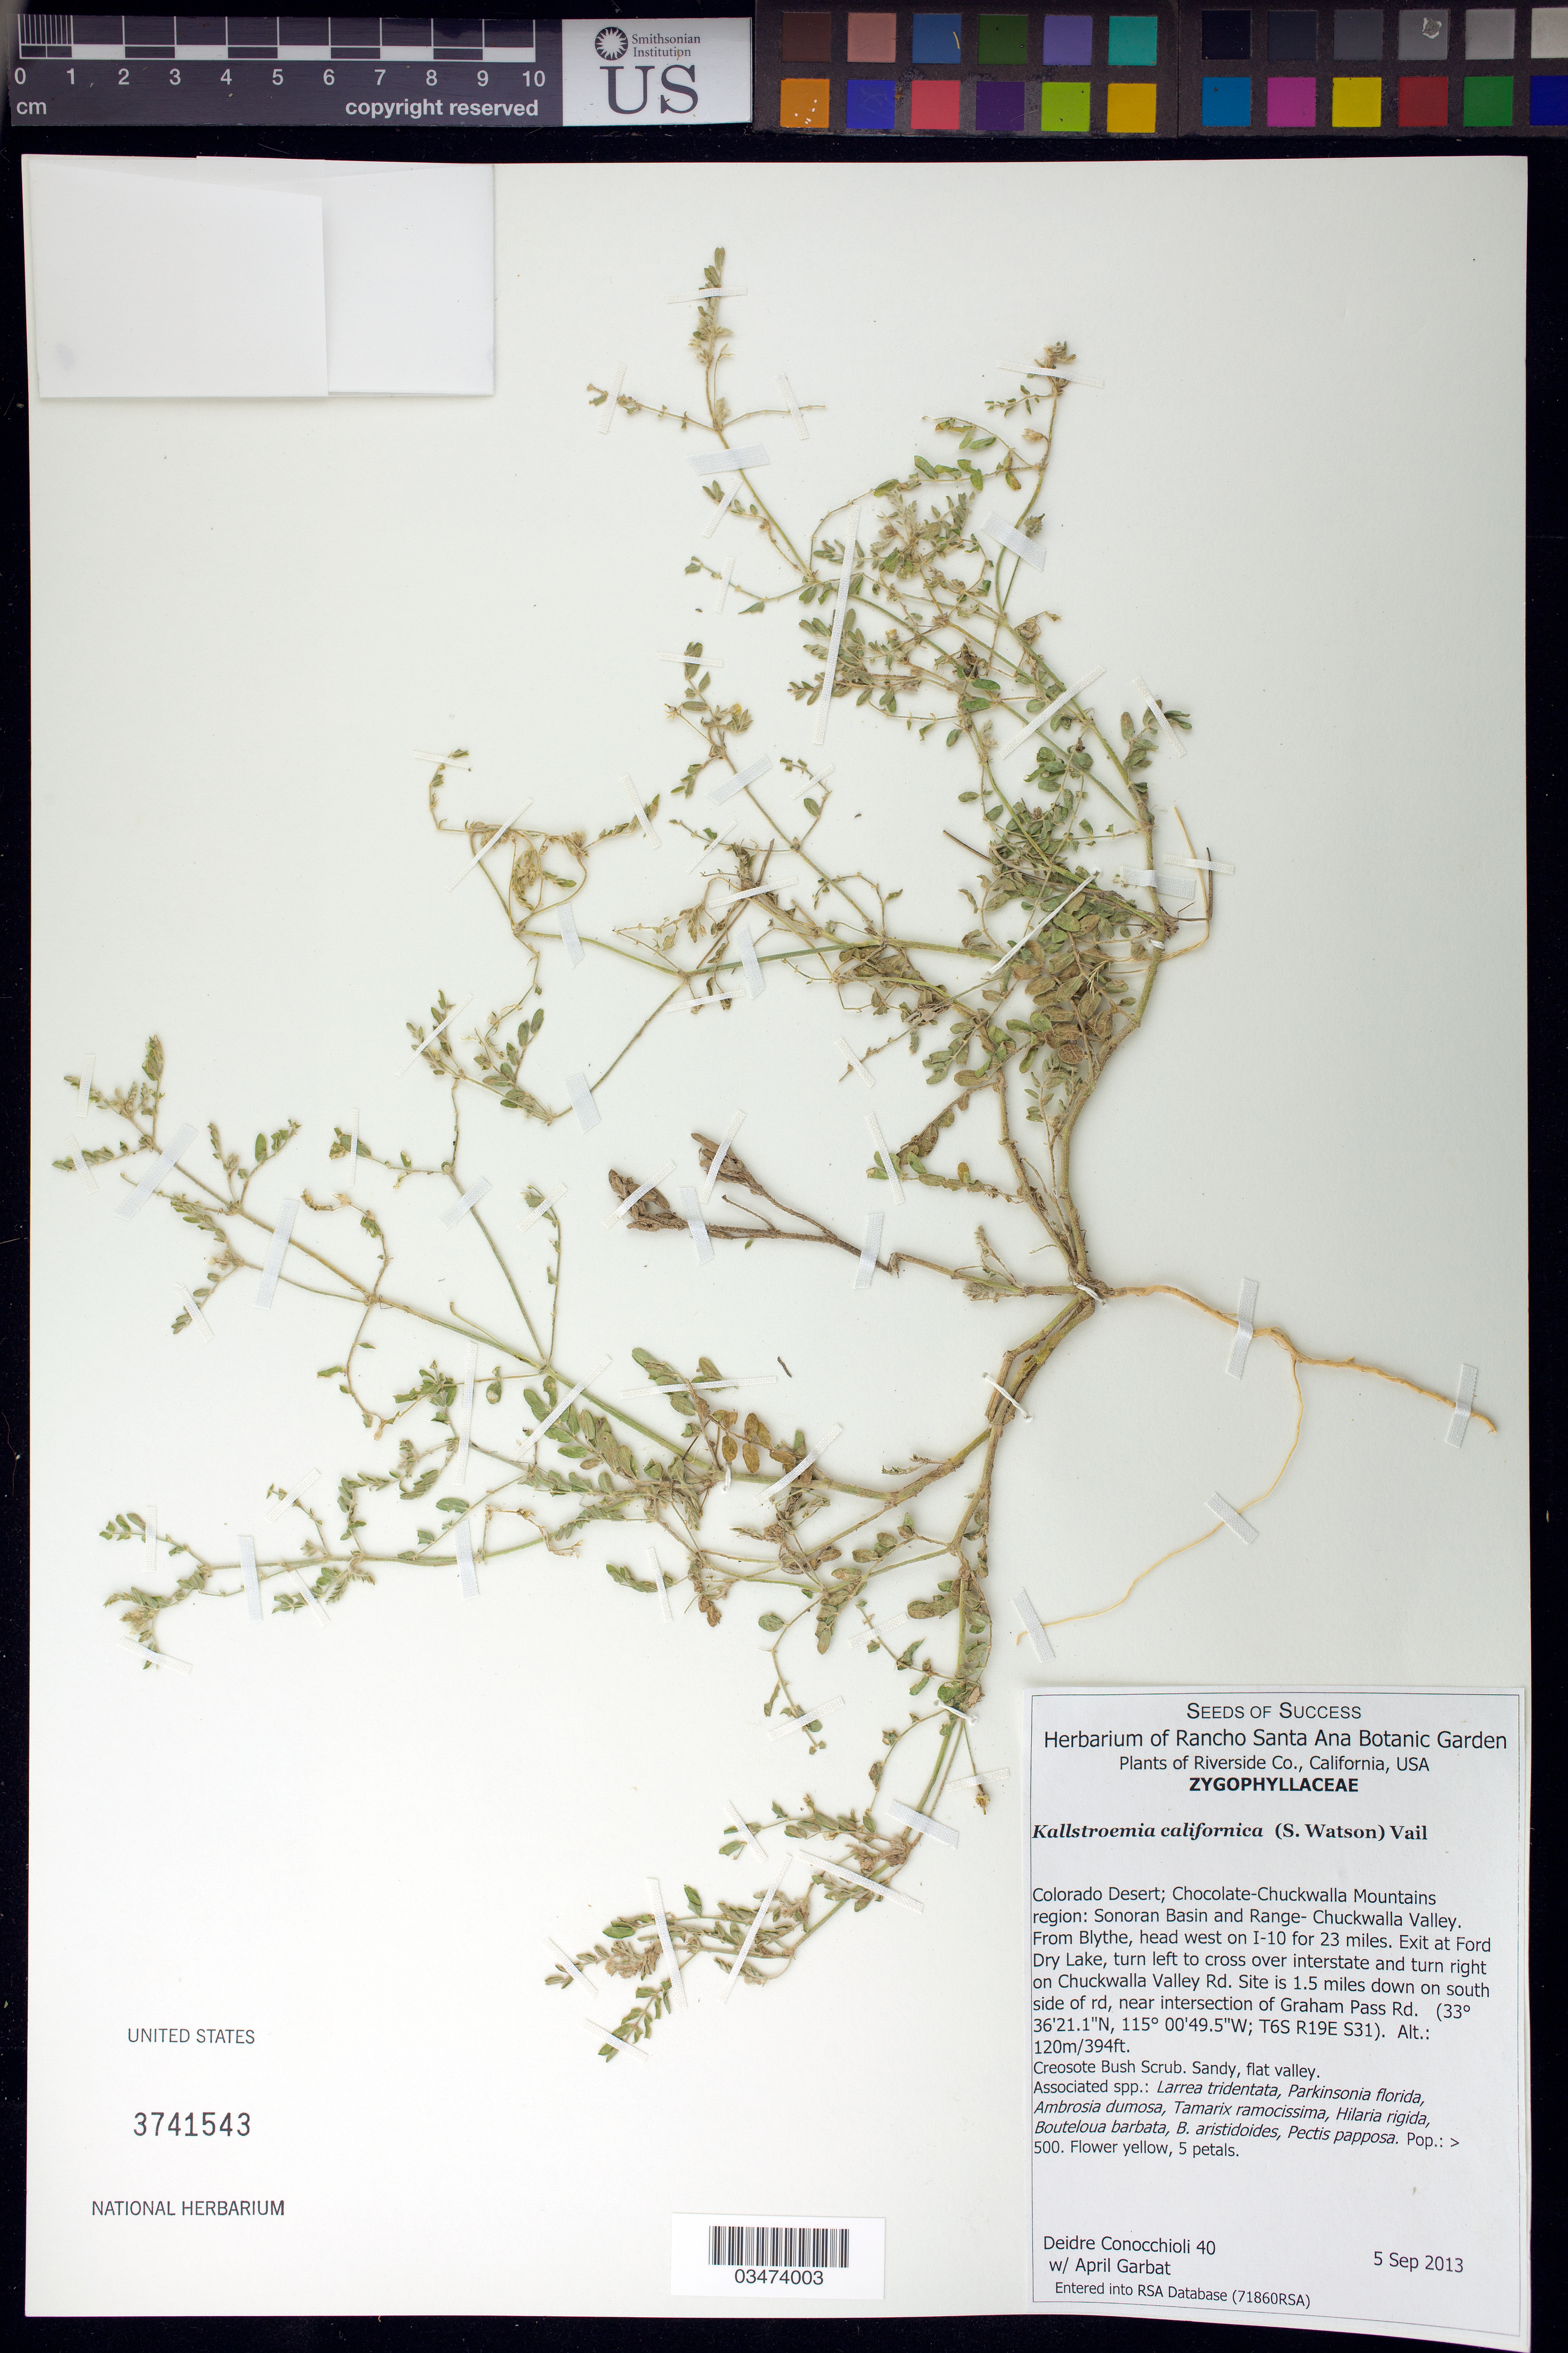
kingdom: Plantae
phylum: Tracheophyta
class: Magnoliopsida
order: Zygophyllales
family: Zygophyllaceae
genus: Kallstroemia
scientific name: Kallstroemia californica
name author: (S. Watson) Vail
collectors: D. Conocchioli & A. Garbat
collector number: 55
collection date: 2013-09-05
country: United States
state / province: California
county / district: Riverside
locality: Colorado Desert, Chocolate-Chuckwalla Mts region, Sonoran Basin and Range -Chuckwalla Valley, near intersection of Graham Pass Rd.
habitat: Creosote Bush Scrub, flat valley. Associated species: Pectis papposa, Larrea trinedata, Ambrosa dumosa, Hilaria rigida, ect.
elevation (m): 120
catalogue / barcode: US 3741543